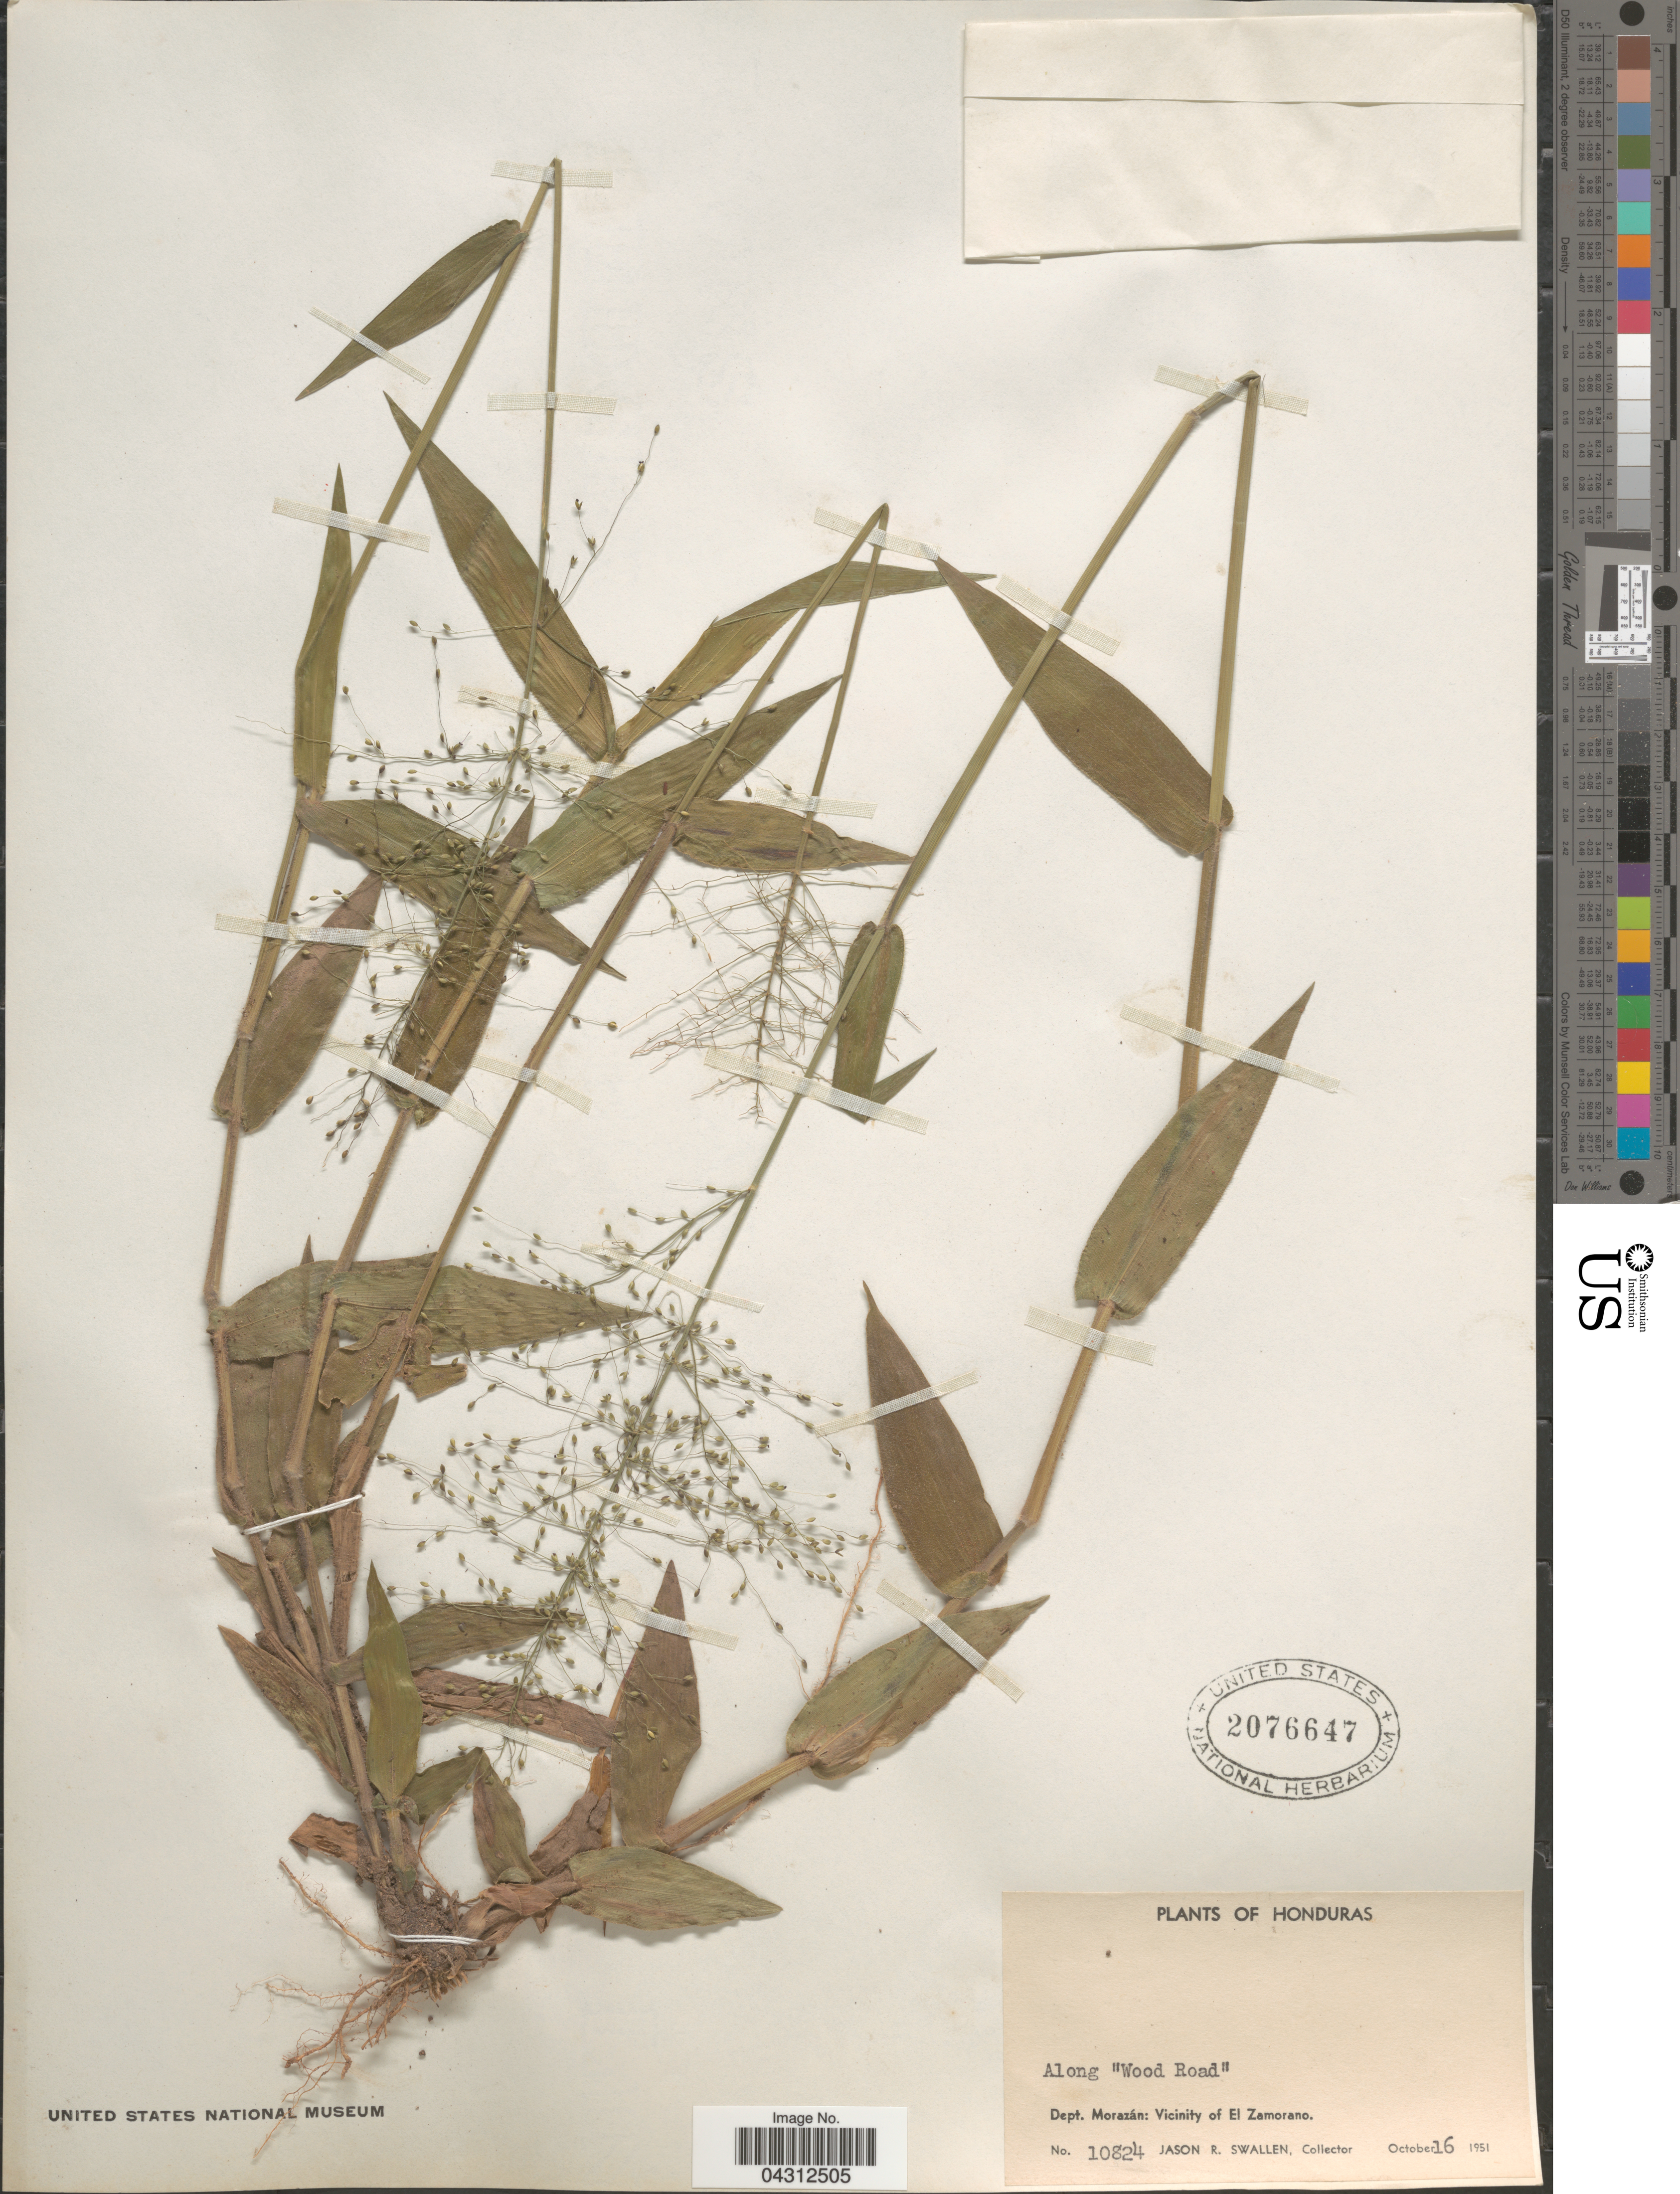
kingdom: Plantae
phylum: Tracheophyta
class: Liliopsida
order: Poales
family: Poaceae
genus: Panicum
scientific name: Panicum sp.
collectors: J. R. Swallen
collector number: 10824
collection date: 1951-10-16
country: Honduras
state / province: Fco. Morazán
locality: Along "Wood Road". Dept. Morazán: Vicinity of El Zamorano.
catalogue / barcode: US 2076647